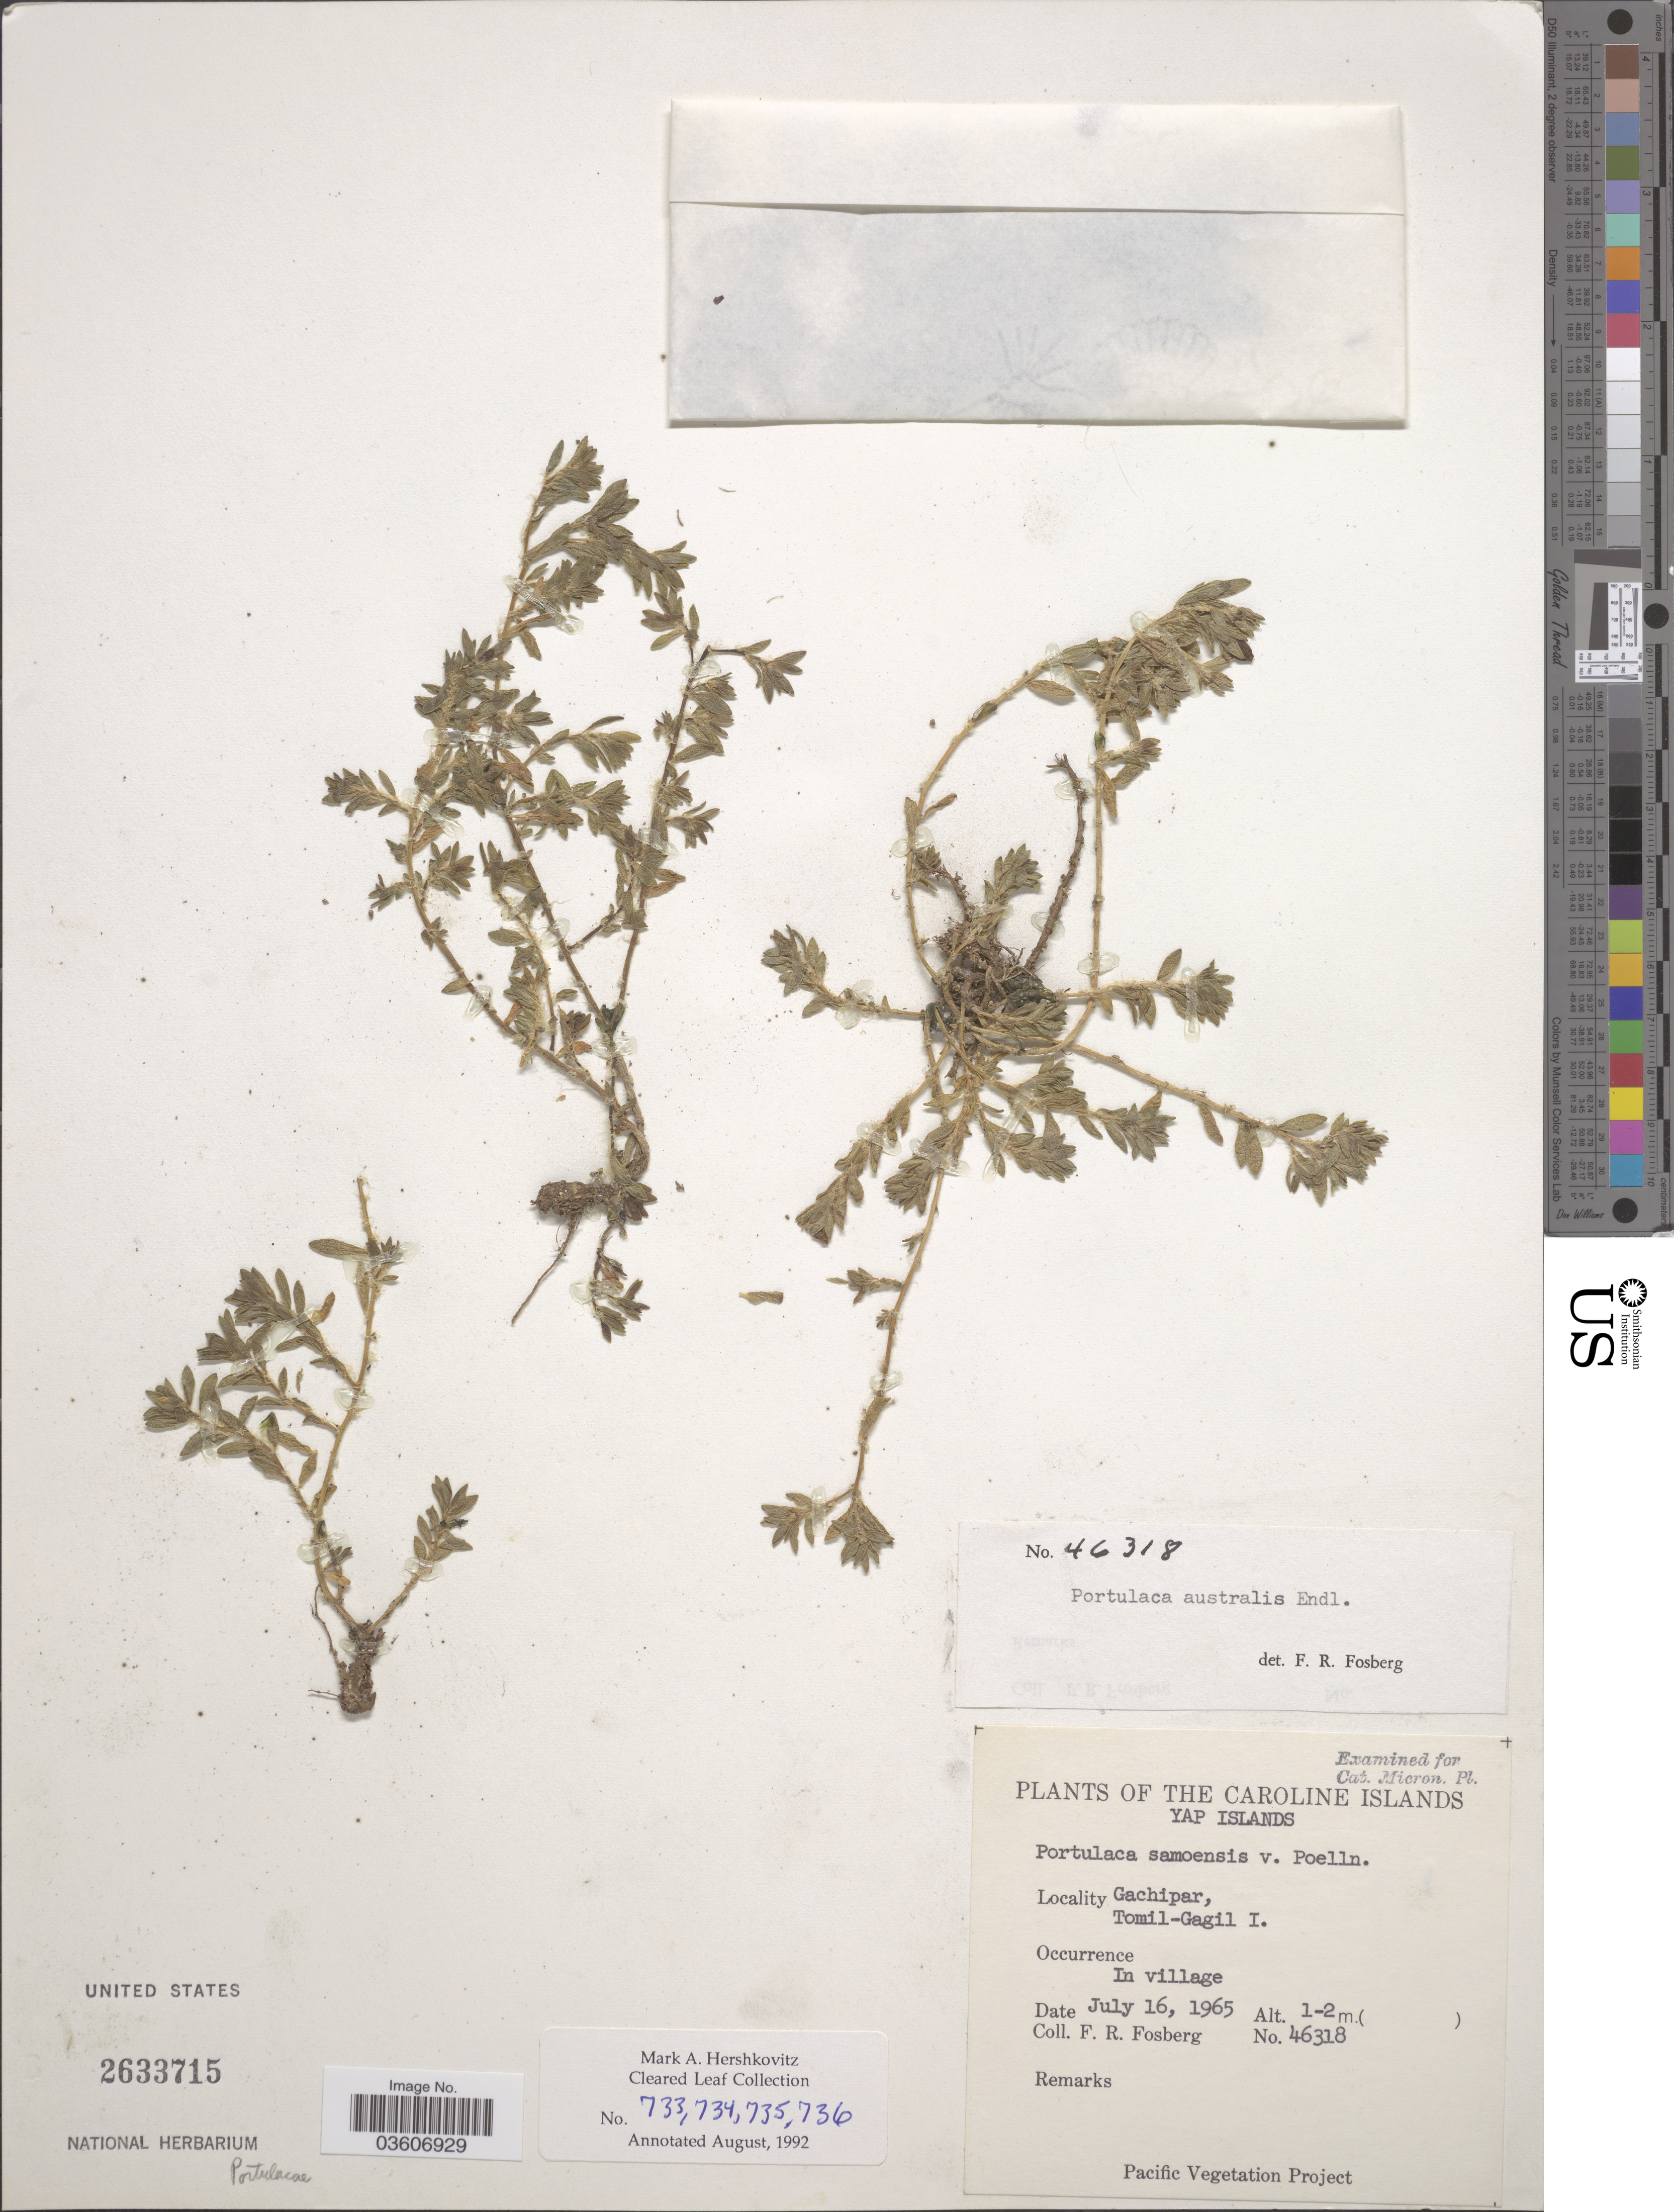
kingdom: Plantae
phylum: Tracheophyta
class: Magnoliopsida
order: Caryophyllales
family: Portulacaceae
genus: Portulaca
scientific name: Portulaca australis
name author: Endl.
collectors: F. R. Fosberg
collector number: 46318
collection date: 1965-07-16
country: Micronesia, Federated States of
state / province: Yap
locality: The Caroline Islands. Yap Islands. Gachipar, Tomil-Gagil I. In village.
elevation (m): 1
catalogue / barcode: US 2633715